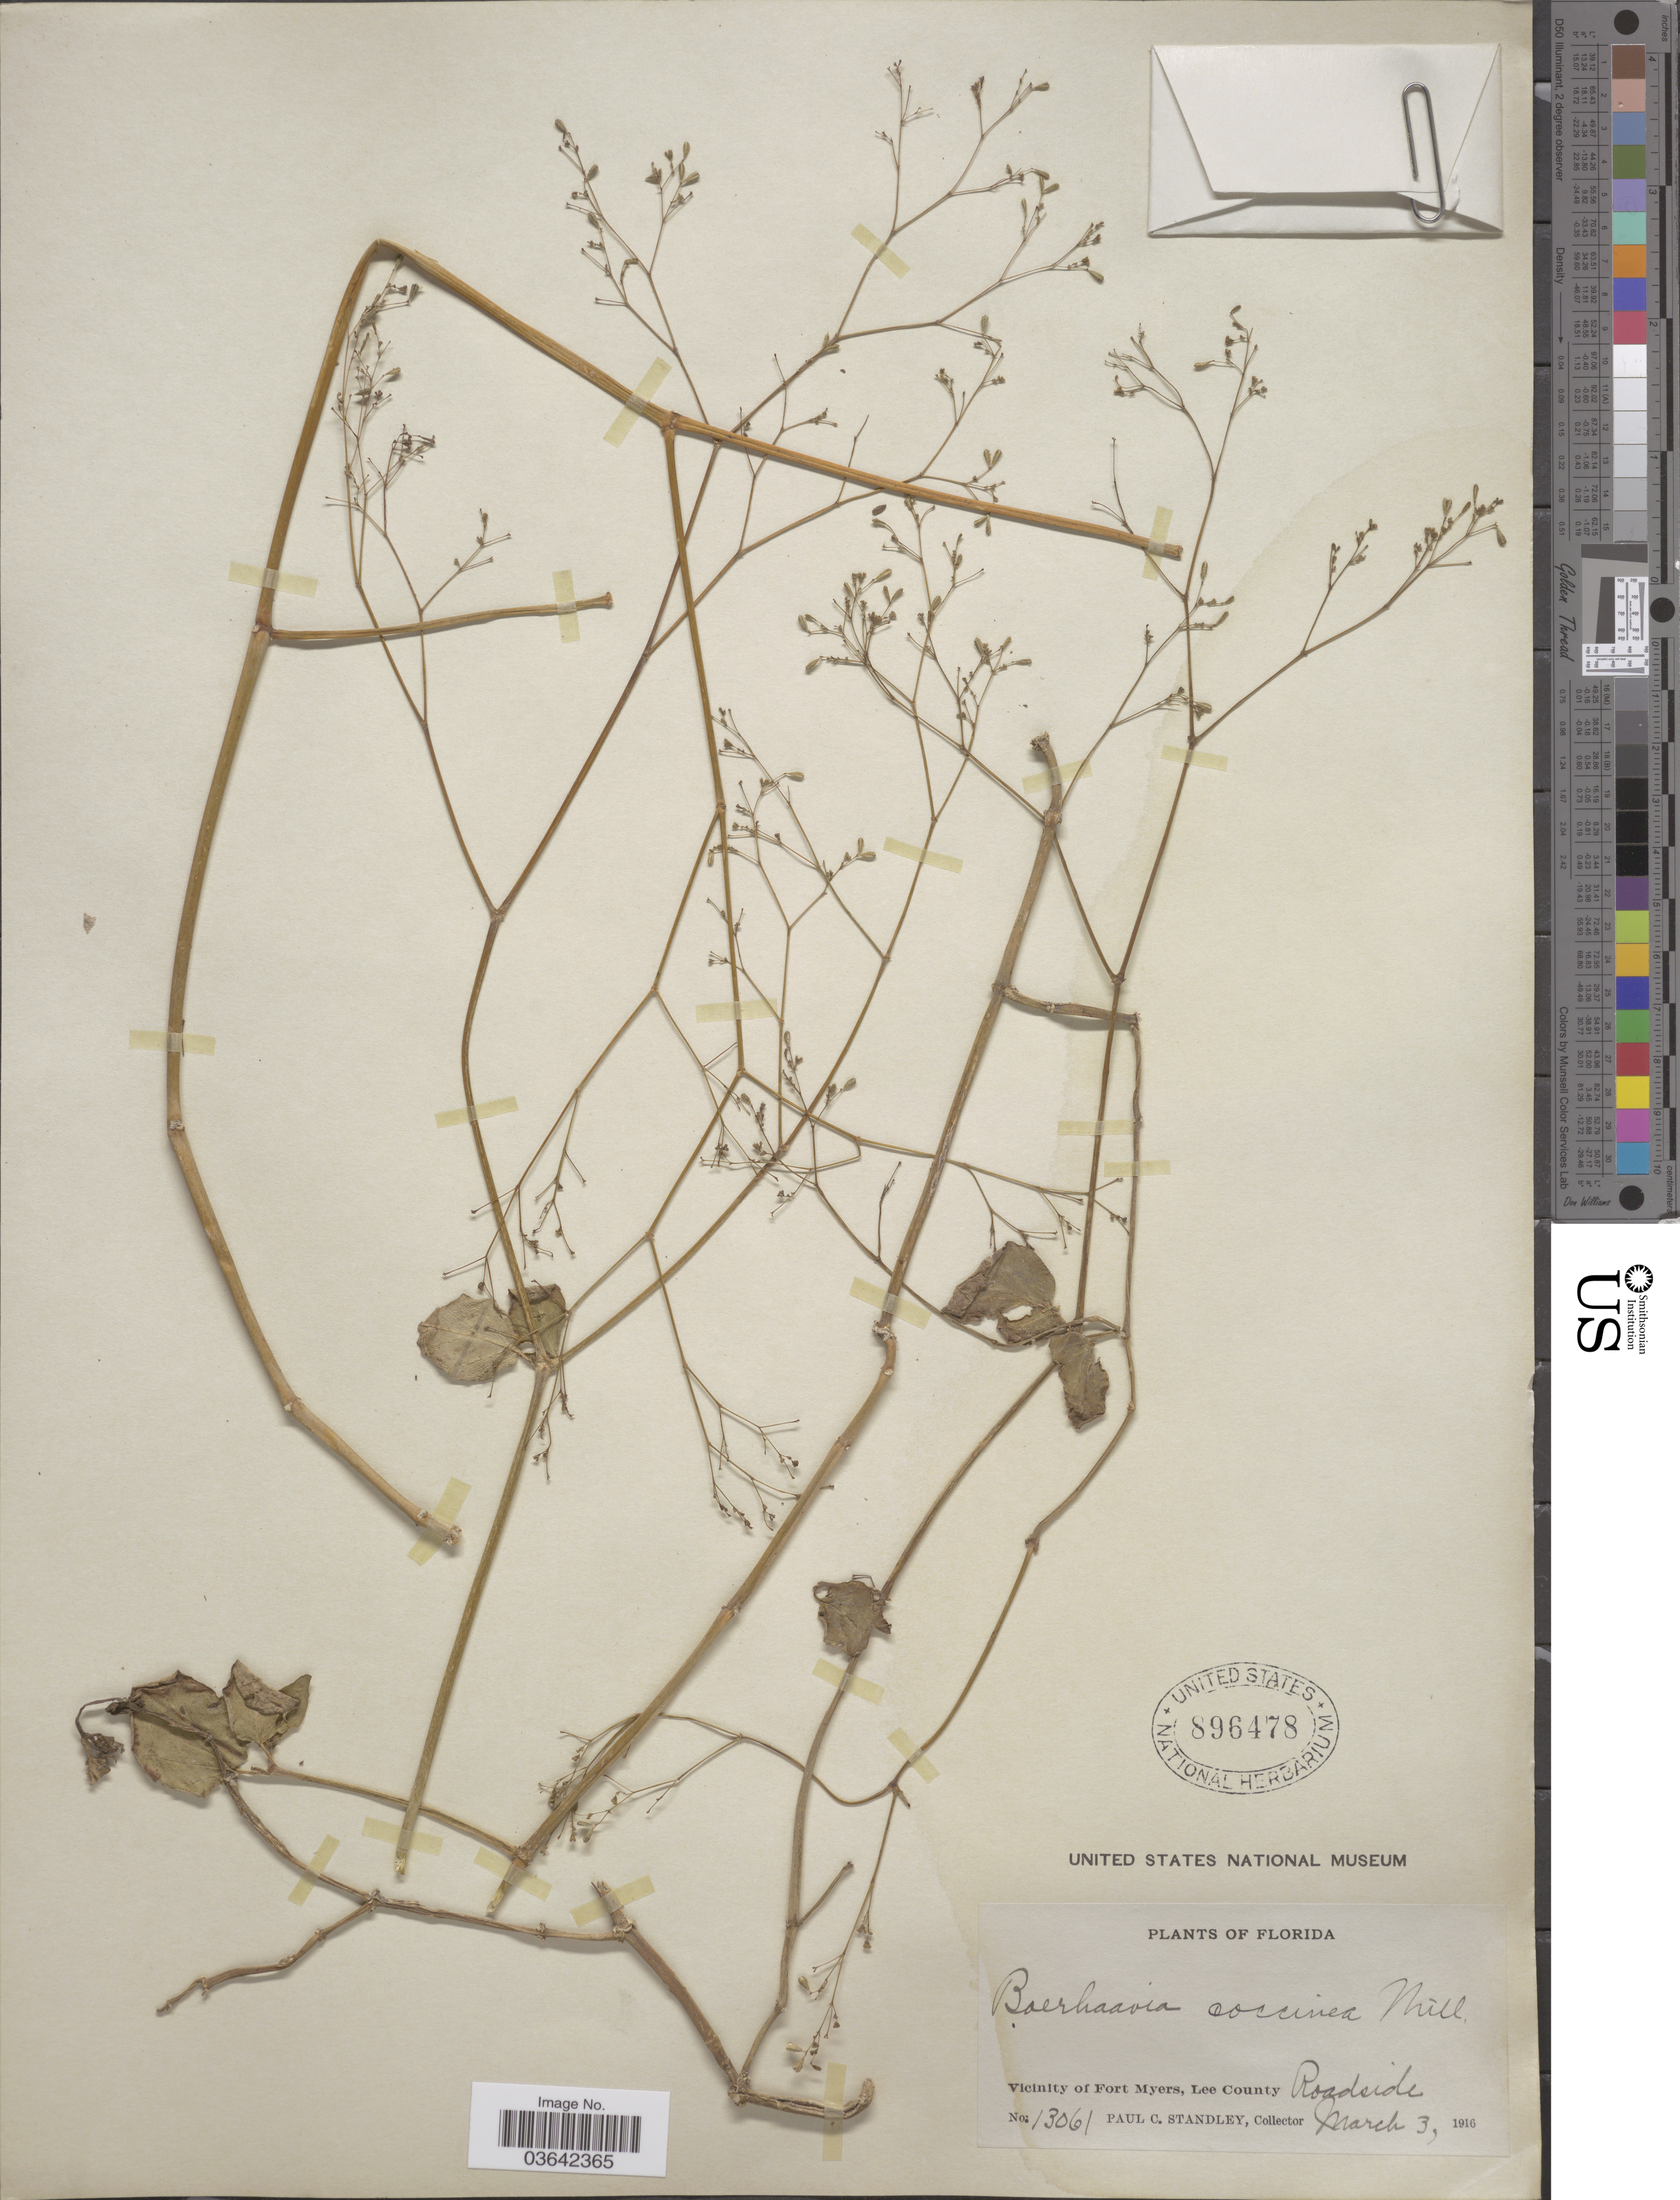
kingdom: Plantae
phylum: Tracheophyta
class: Magnoliopsida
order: Caryophyllales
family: Nyctaginaceae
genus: Boerhavia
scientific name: Boerhavia adscendens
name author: Willd.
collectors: P. C. Standley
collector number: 13061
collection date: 1916-03-03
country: United States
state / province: Florida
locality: Vicinity of Fort Meyers, Lee County. Roadside.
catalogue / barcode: US 896478